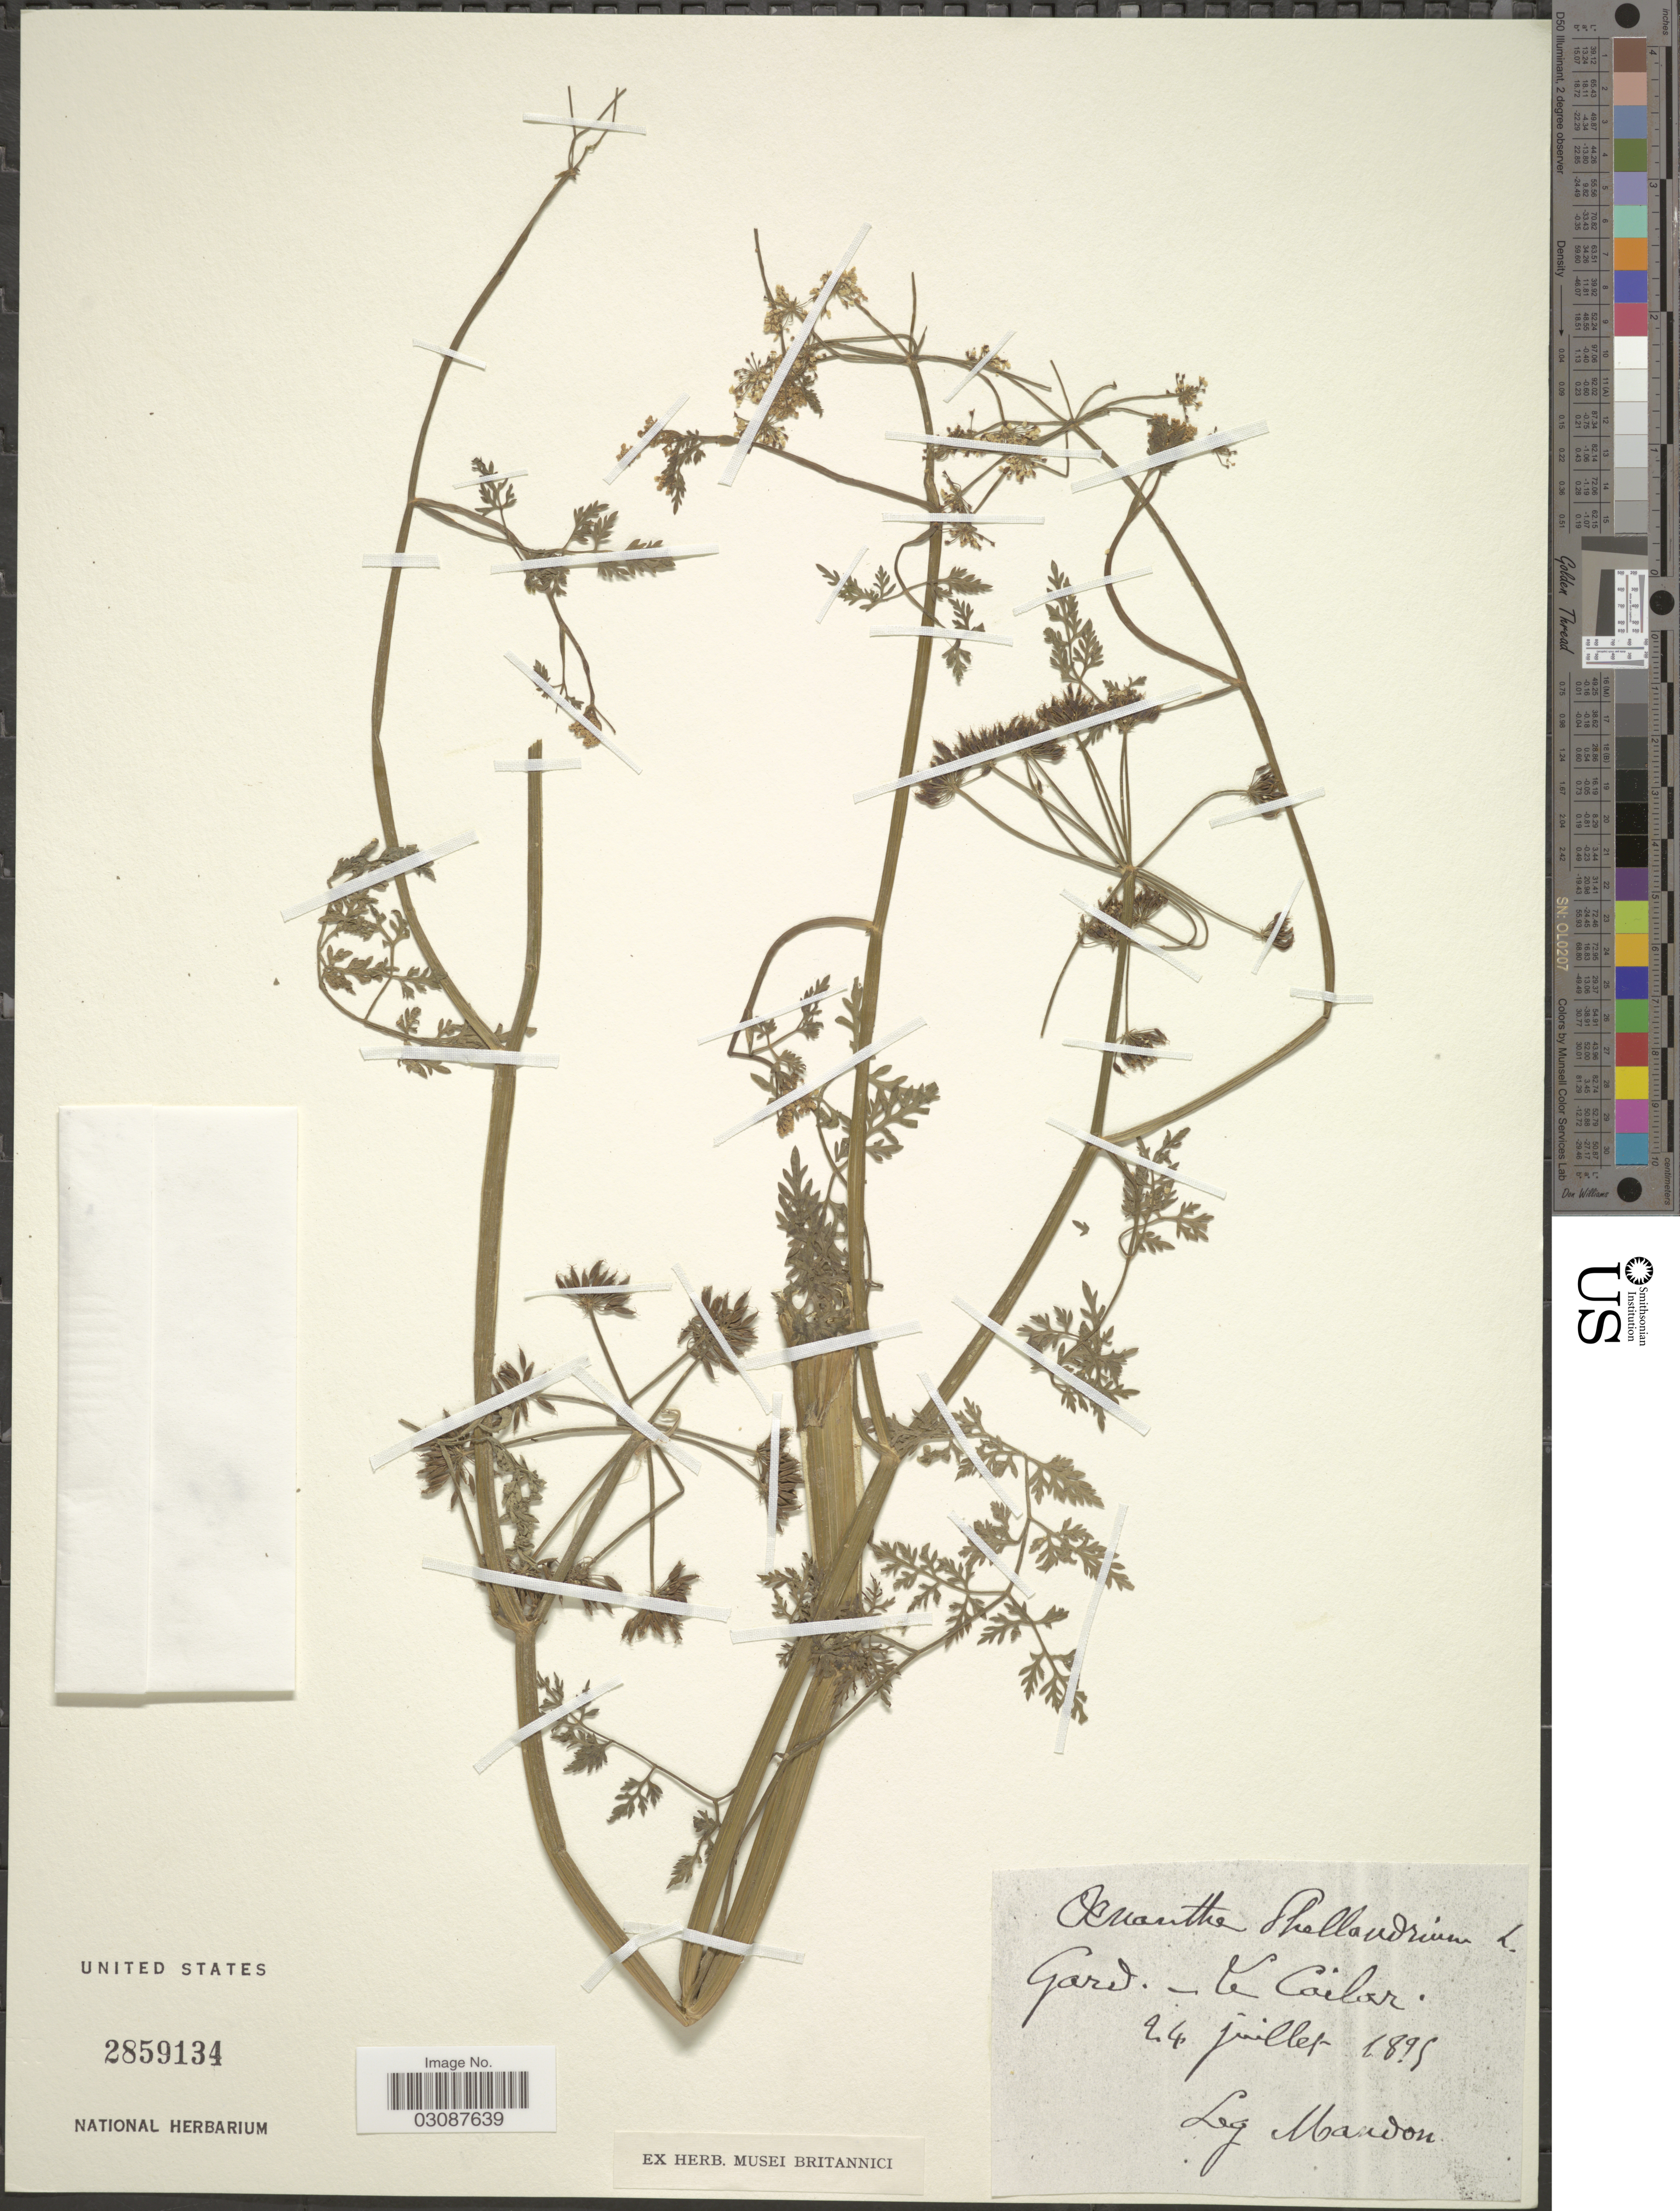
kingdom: Plantae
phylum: Tracheophyta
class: Magnoliopsida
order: Apiales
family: Apiaceae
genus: Oenanthe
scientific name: Oenanthe phellandrim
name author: Lam.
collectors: Mandon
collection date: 1895-07-24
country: France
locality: Gard. - Le Cailar.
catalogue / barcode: US 2859134